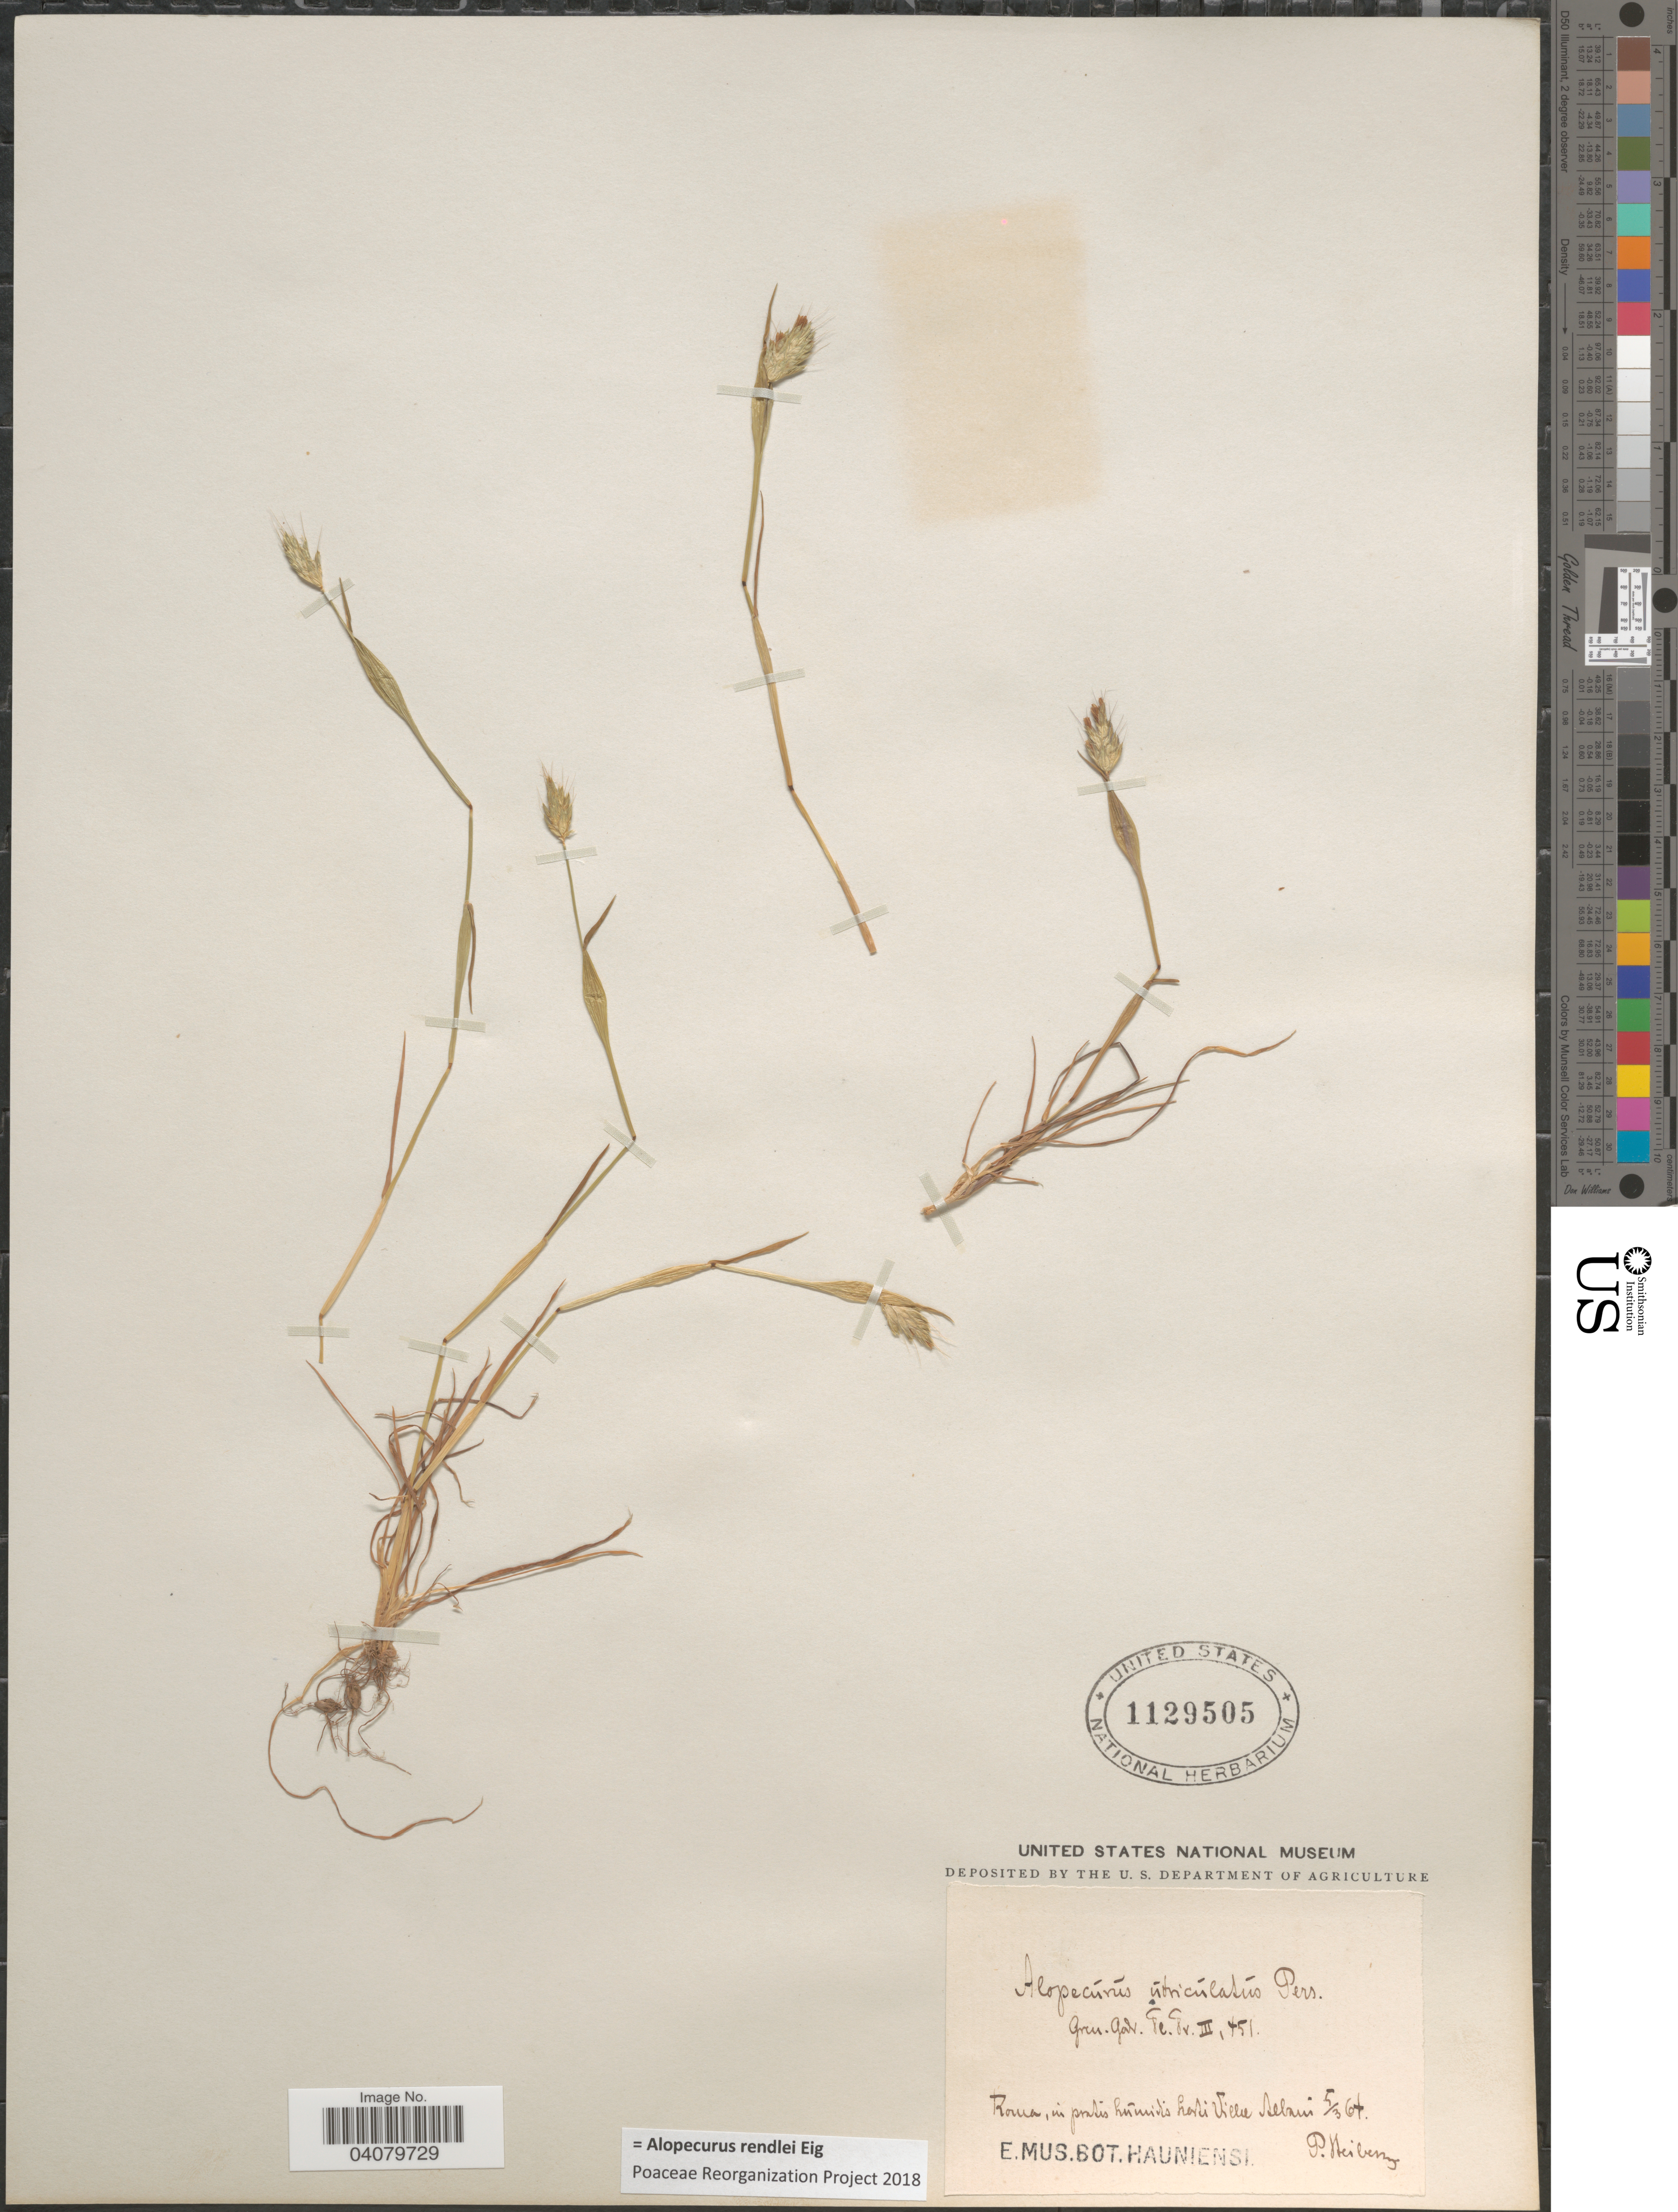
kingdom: Plantae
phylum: Tracheophyta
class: Liliopsida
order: Poales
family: Poaceae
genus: Alopecurus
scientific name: Alopecurus rendlei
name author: Eig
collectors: P. Steiberz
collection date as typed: Transcribed d/m/y: 5/3/64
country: Italy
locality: Roma, in pratis humidis horti Villa Sebain. [interpreted]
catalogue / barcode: US 1129505